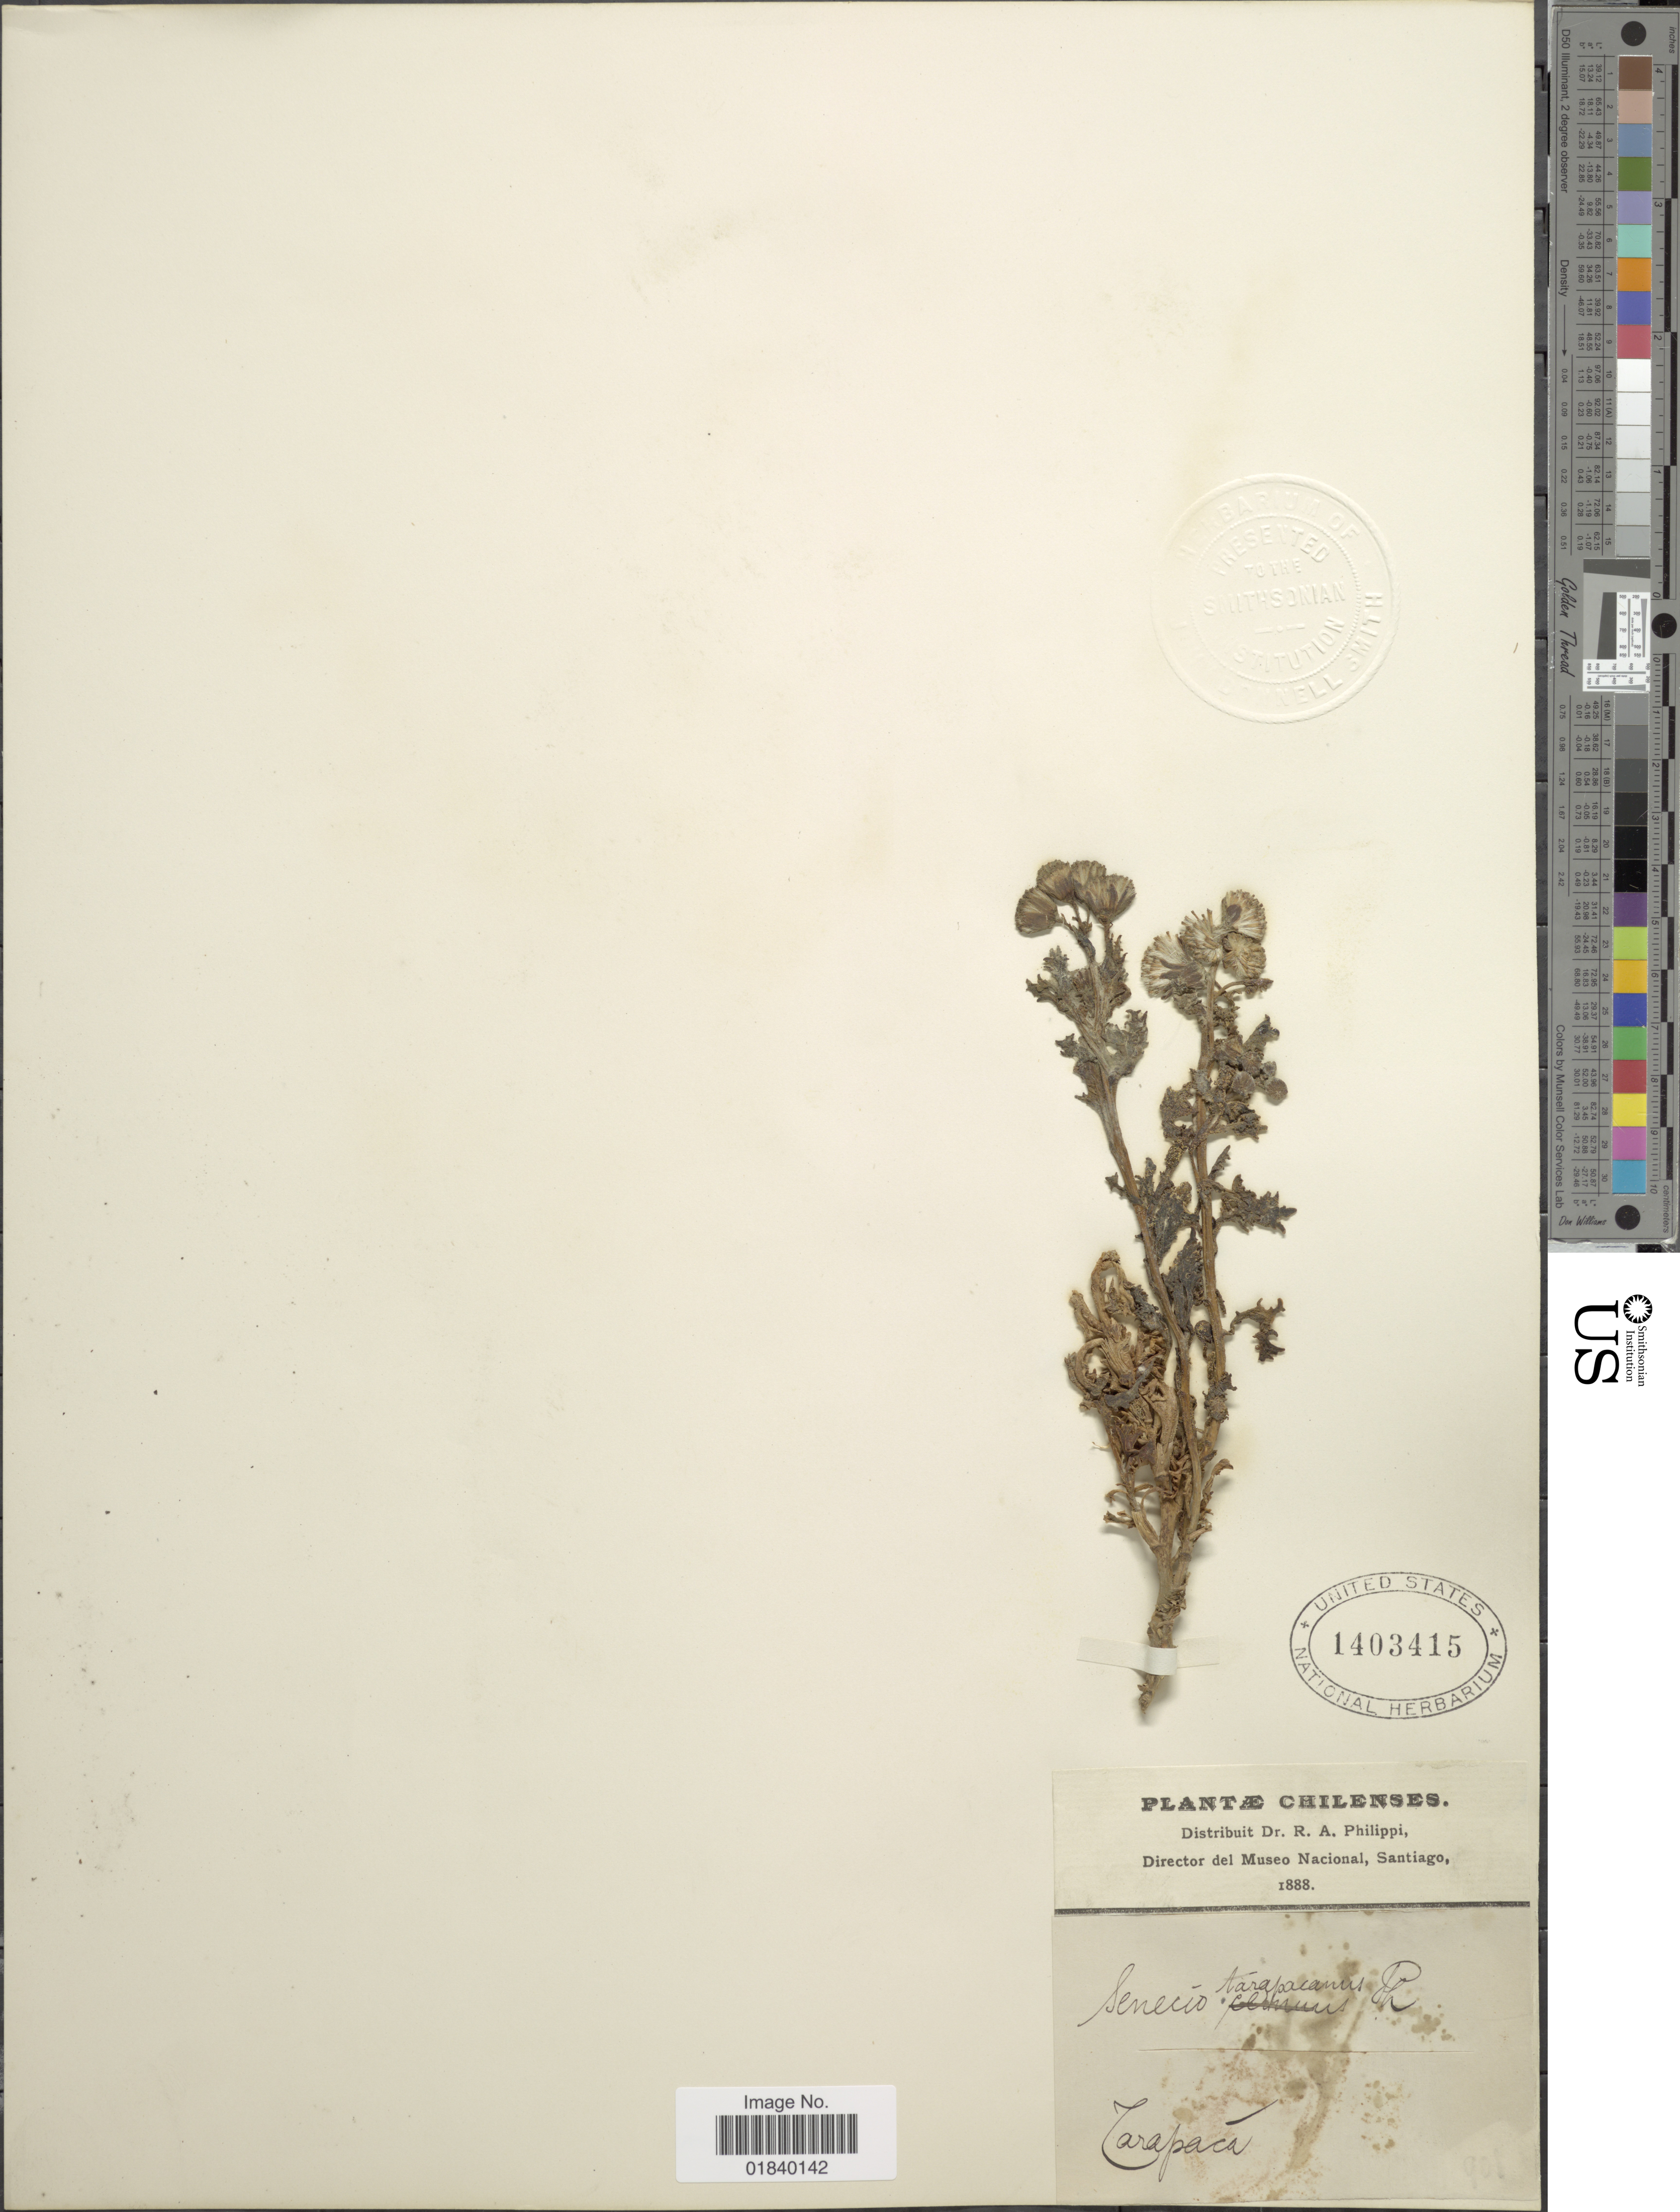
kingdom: Plantae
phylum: Tracheophyta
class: Magnoliopsida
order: Asterales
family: Asteraceae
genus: Senecio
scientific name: Senecio dryophyllus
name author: Meyen & Walp.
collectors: R. A. Philippi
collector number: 908*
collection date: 1888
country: Chile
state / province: Tarapacá (I)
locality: Chilenses. Tarapaca.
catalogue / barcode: US 1403415